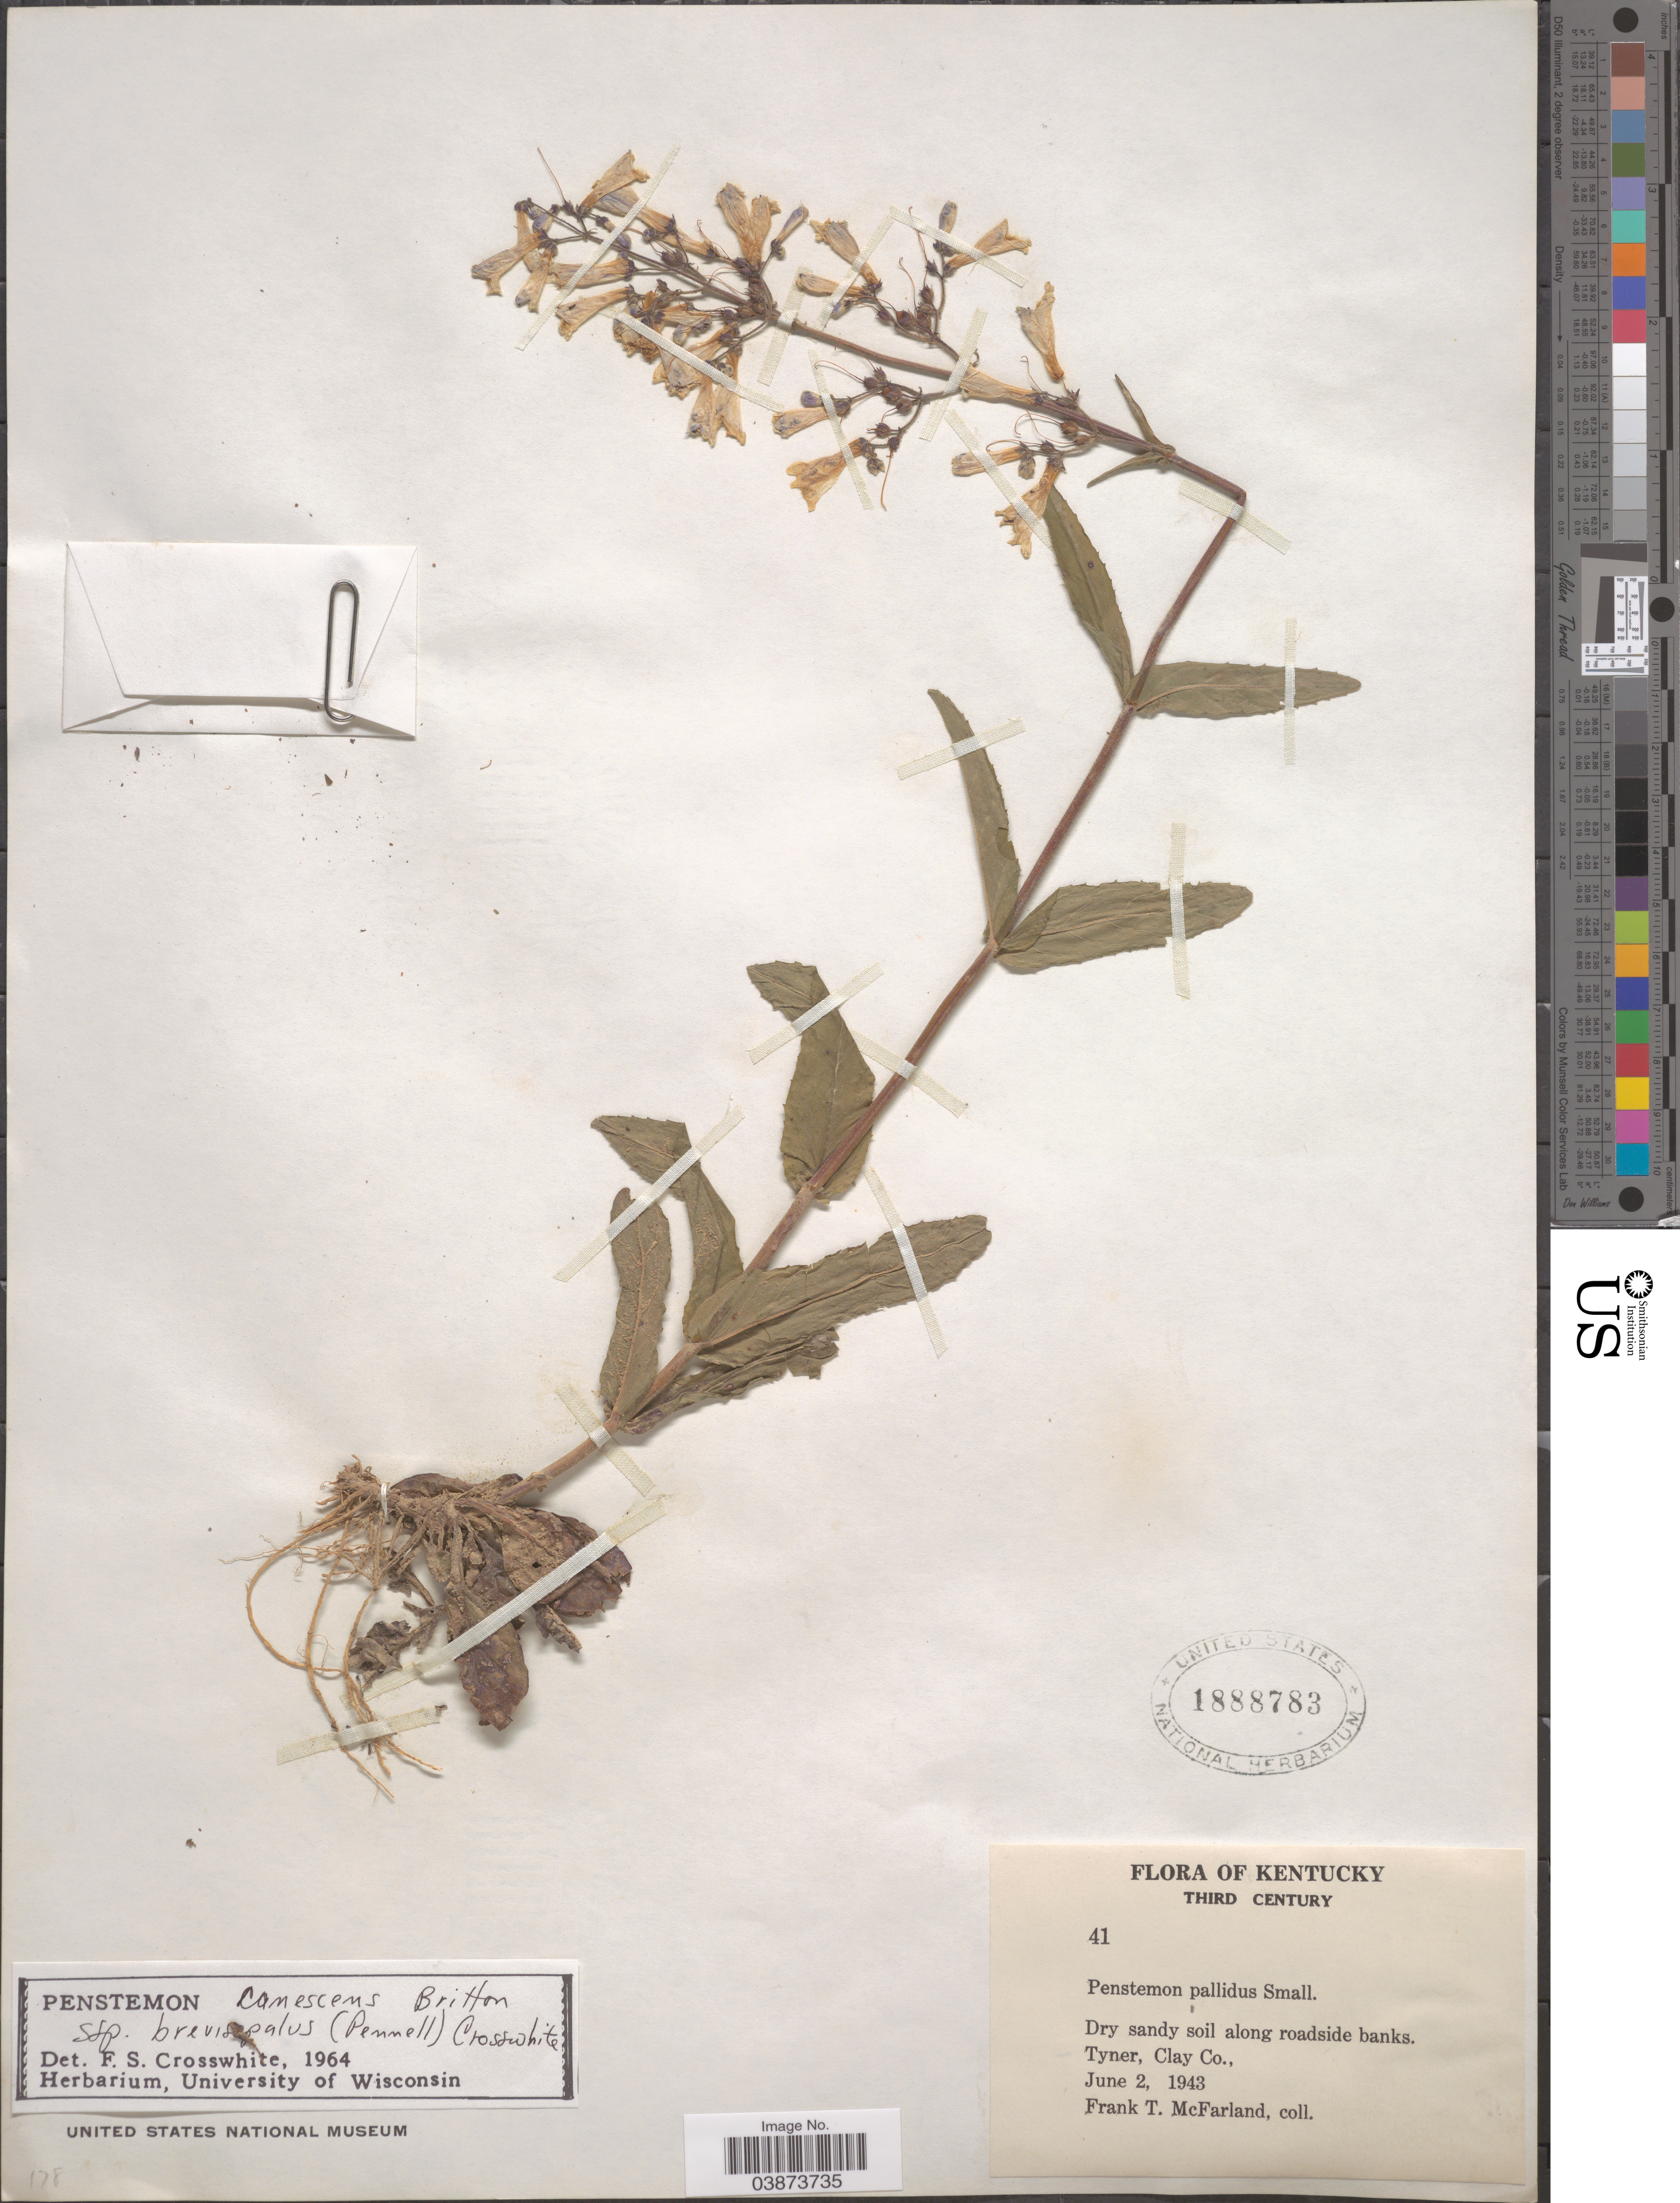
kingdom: Plantae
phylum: Tracheophyta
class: Magnoliopsida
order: Lamiales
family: Plantaginaceae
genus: Penstemon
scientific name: Penstemon brevisepalus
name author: Pennell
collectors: F. McFarland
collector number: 41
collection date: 1943-06-02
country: United States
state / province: Kentucky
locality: Third Century. Dry sandy soil along roadside banks. Tyner, Clay Co.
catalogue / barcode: US 1888783